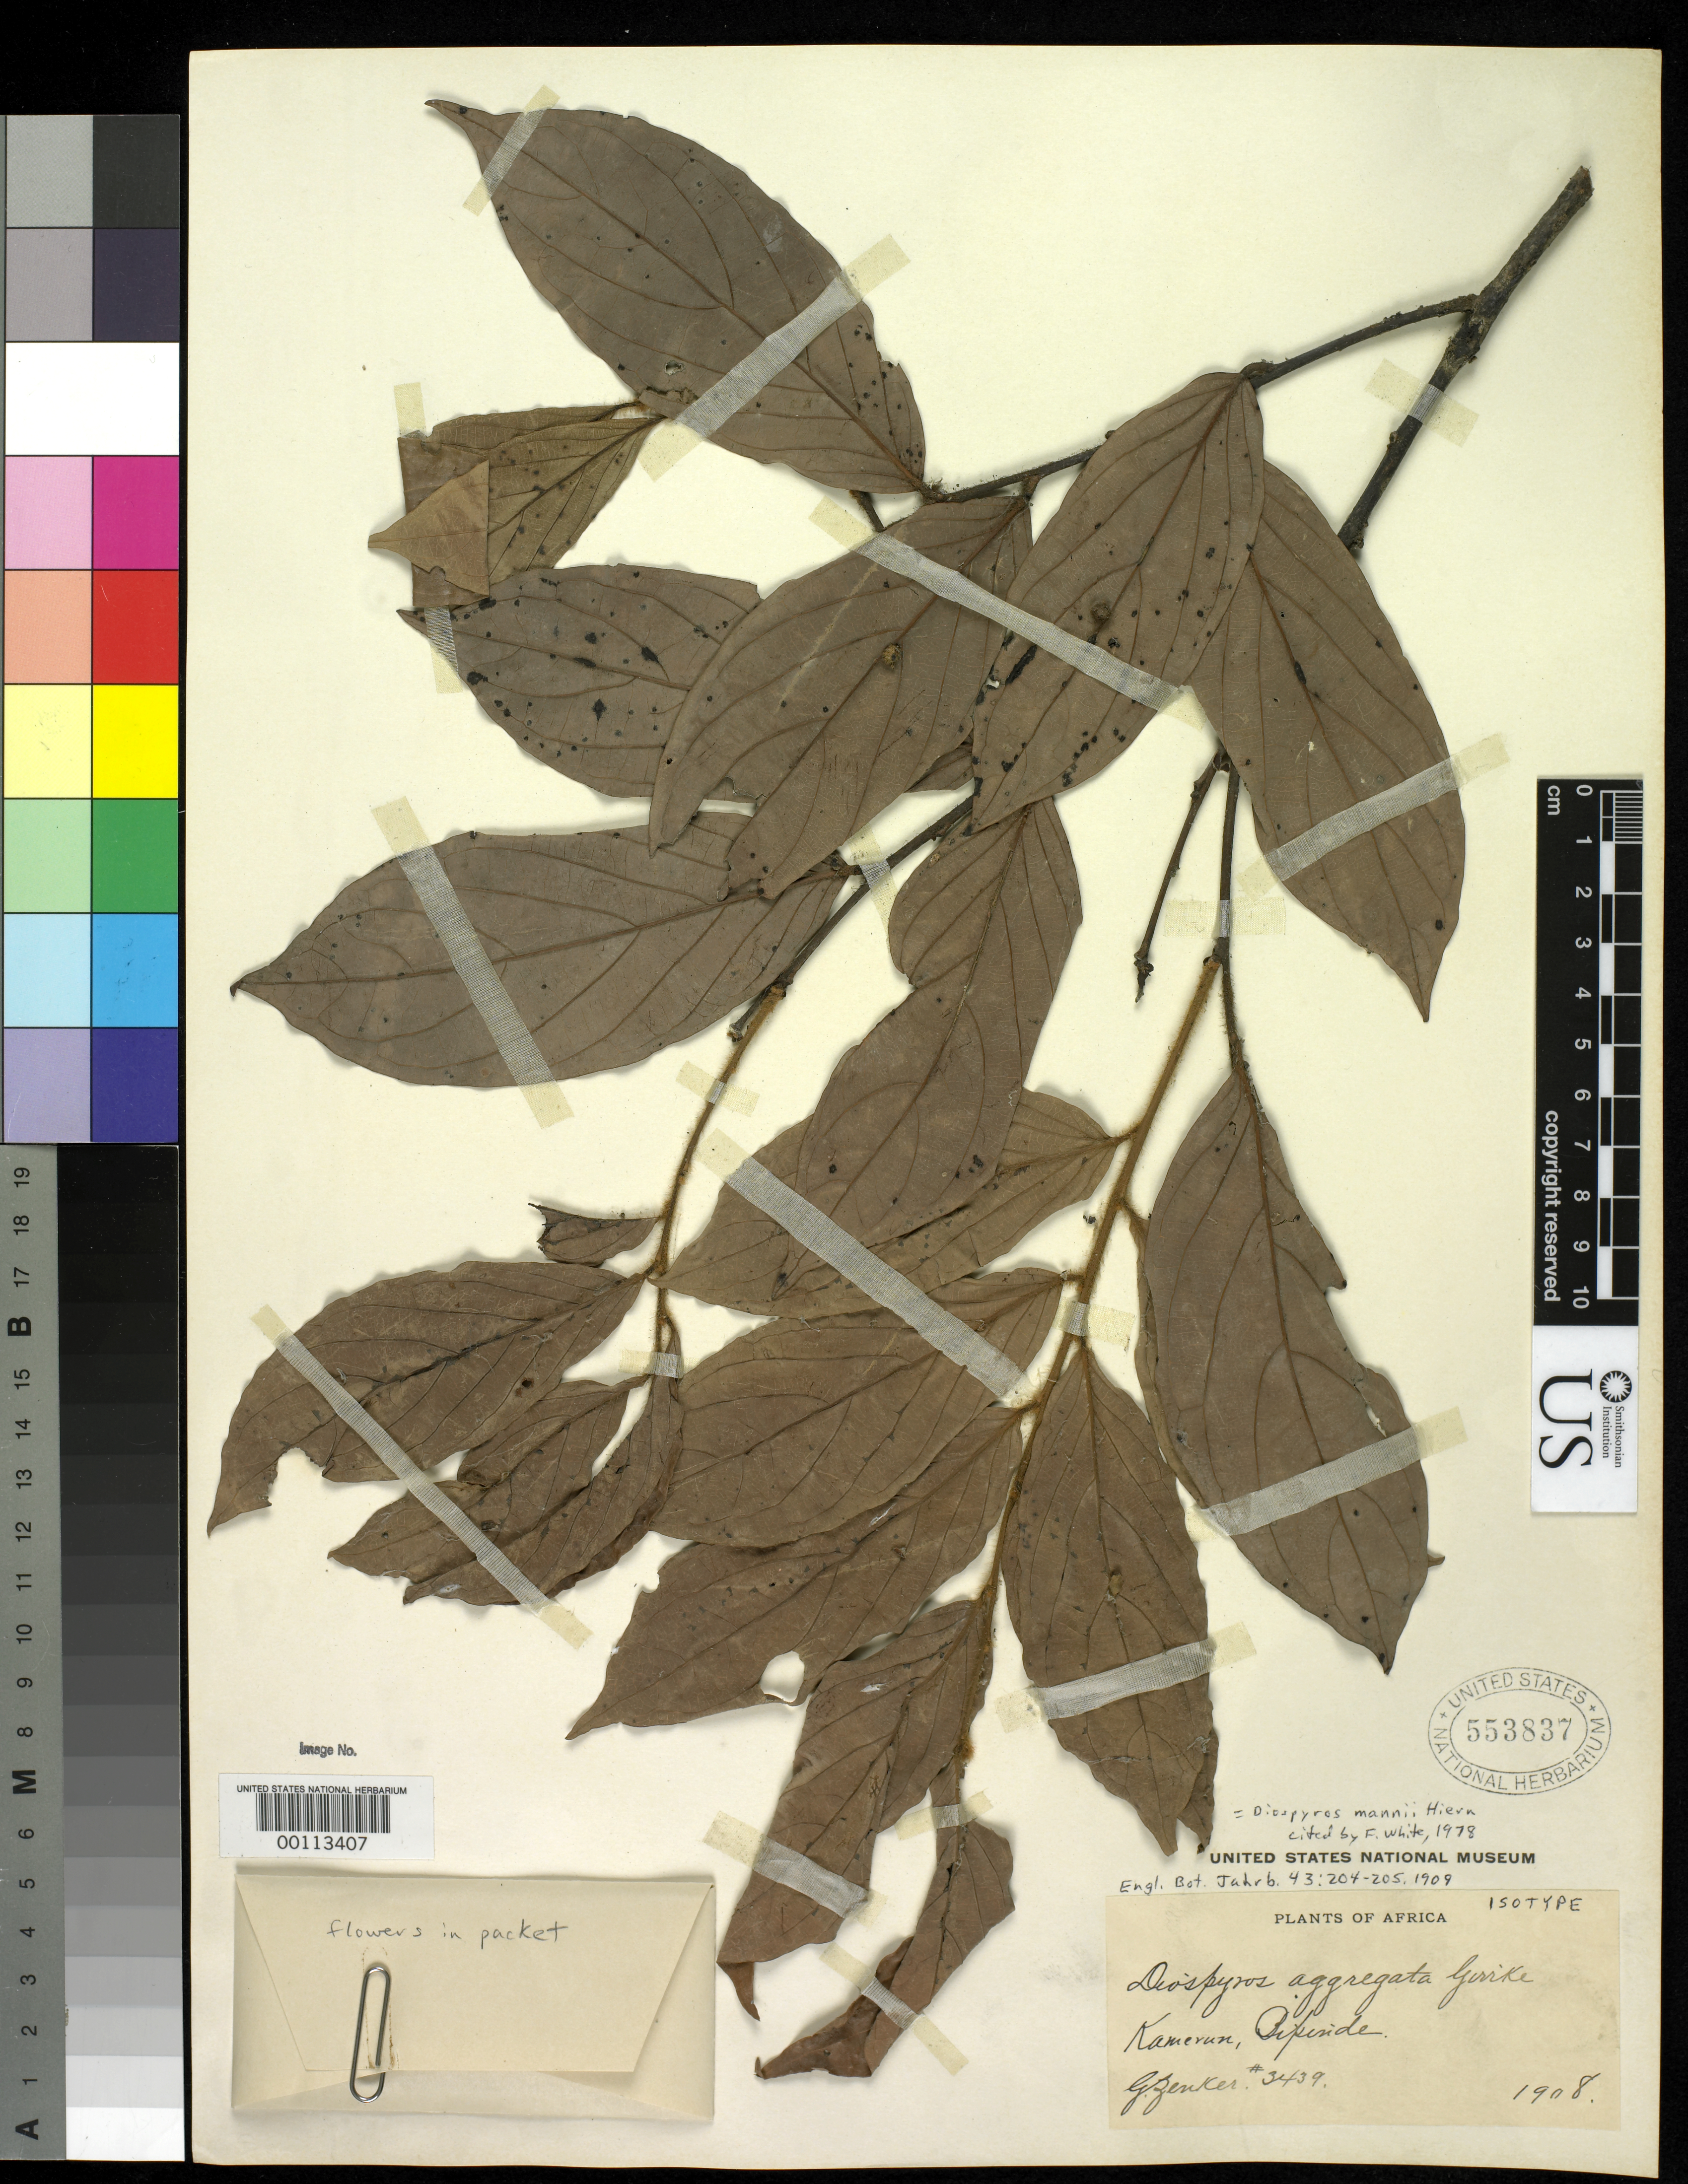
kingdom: Plantae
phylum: Tracheophyta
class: Magnoliopsida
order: Ericales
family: Ebenaceae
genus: Diospyros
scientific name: Diospyros aggregata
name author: Gürke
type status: Possible Isolectotype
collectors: G. A. Zenker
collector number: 3439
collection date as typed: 1908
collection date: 1908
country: Cameroon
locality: Kamerun, Bipinde. [Protologue, "Kamerun: Im Urwald bei Mimfia, 100 m ü M. (Zenker n. 3439. Blühend im Mai 1907."]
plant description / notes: Holotype apparently at B, destroyed. F. White designates duplicate at K as lectotype citing collection date of "May 1907" (as cited in protologue).; Collection date & locality on this specimen do not match those data as cited in protologue.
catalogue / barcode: US 553837